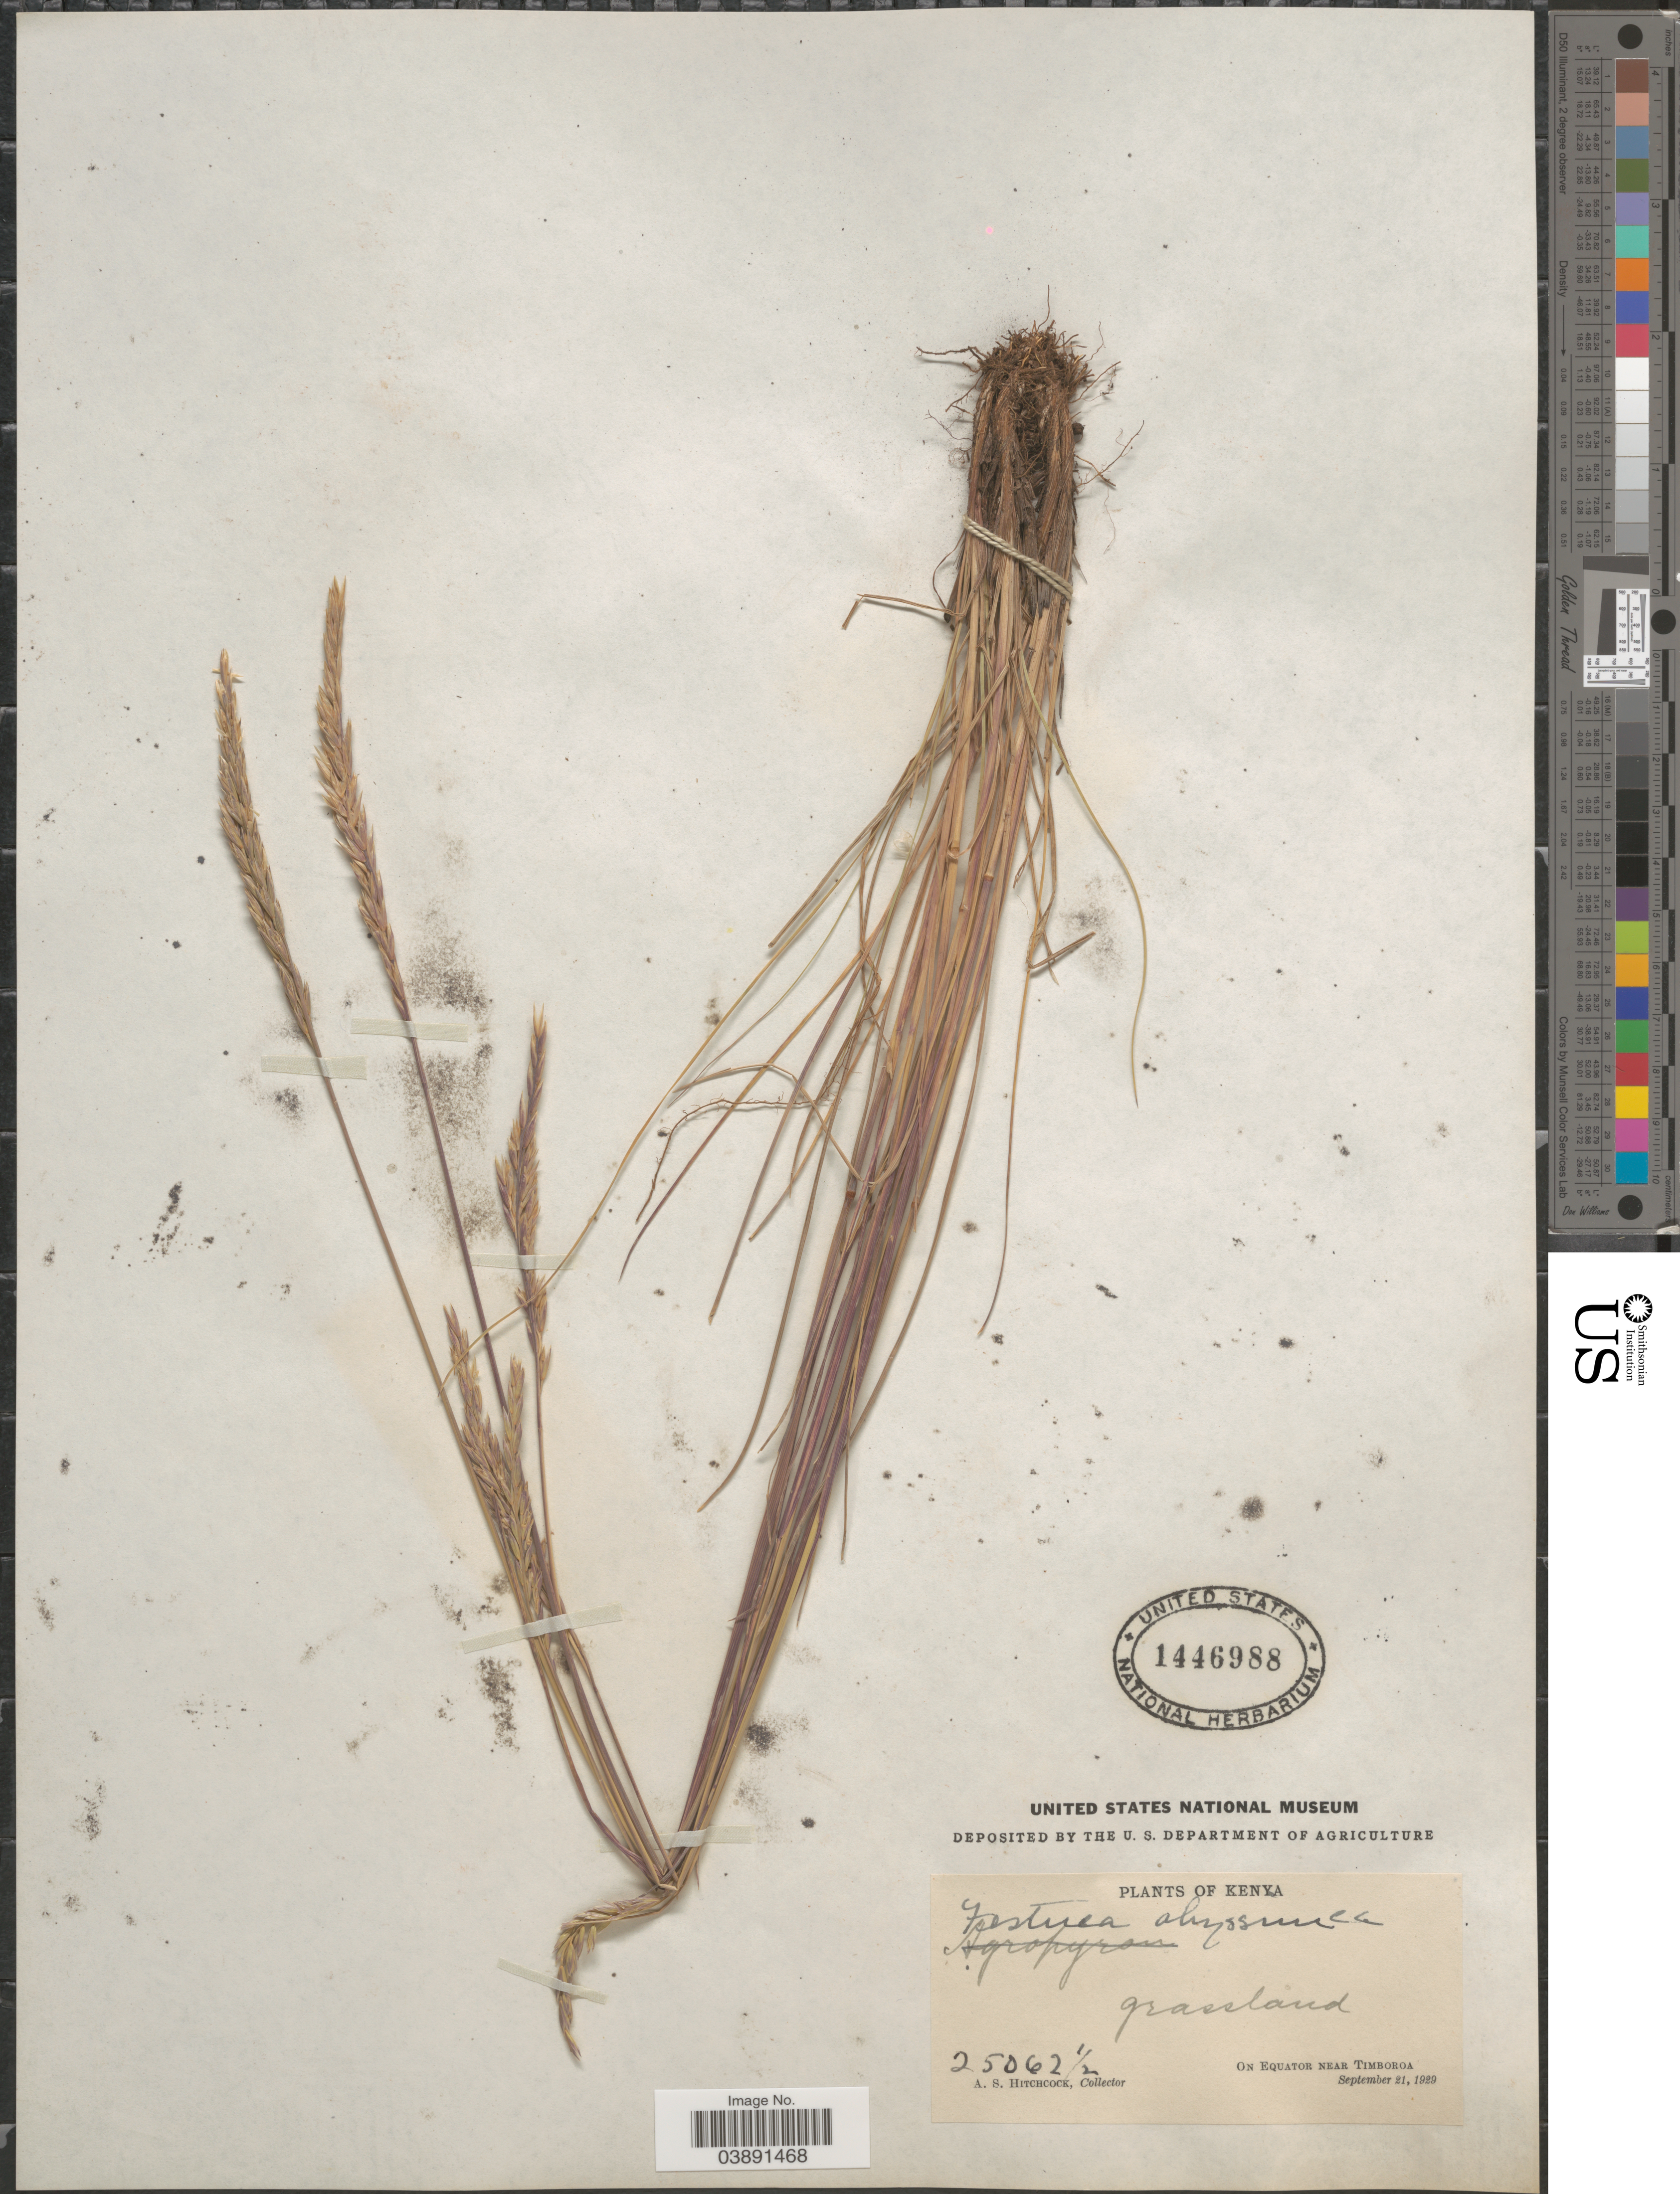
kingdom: Plantae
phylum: Tracheophyta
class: Liliopsida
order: Poales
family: Poaceae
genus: Festuca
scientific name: Festuca abyssinica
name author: Hochst. ex A. Rich.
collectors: A. S. Hitchcock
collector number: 25062½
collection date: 1929-09-21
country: Kenya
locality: On Equator near Timboroa.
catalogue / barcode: US 1446988